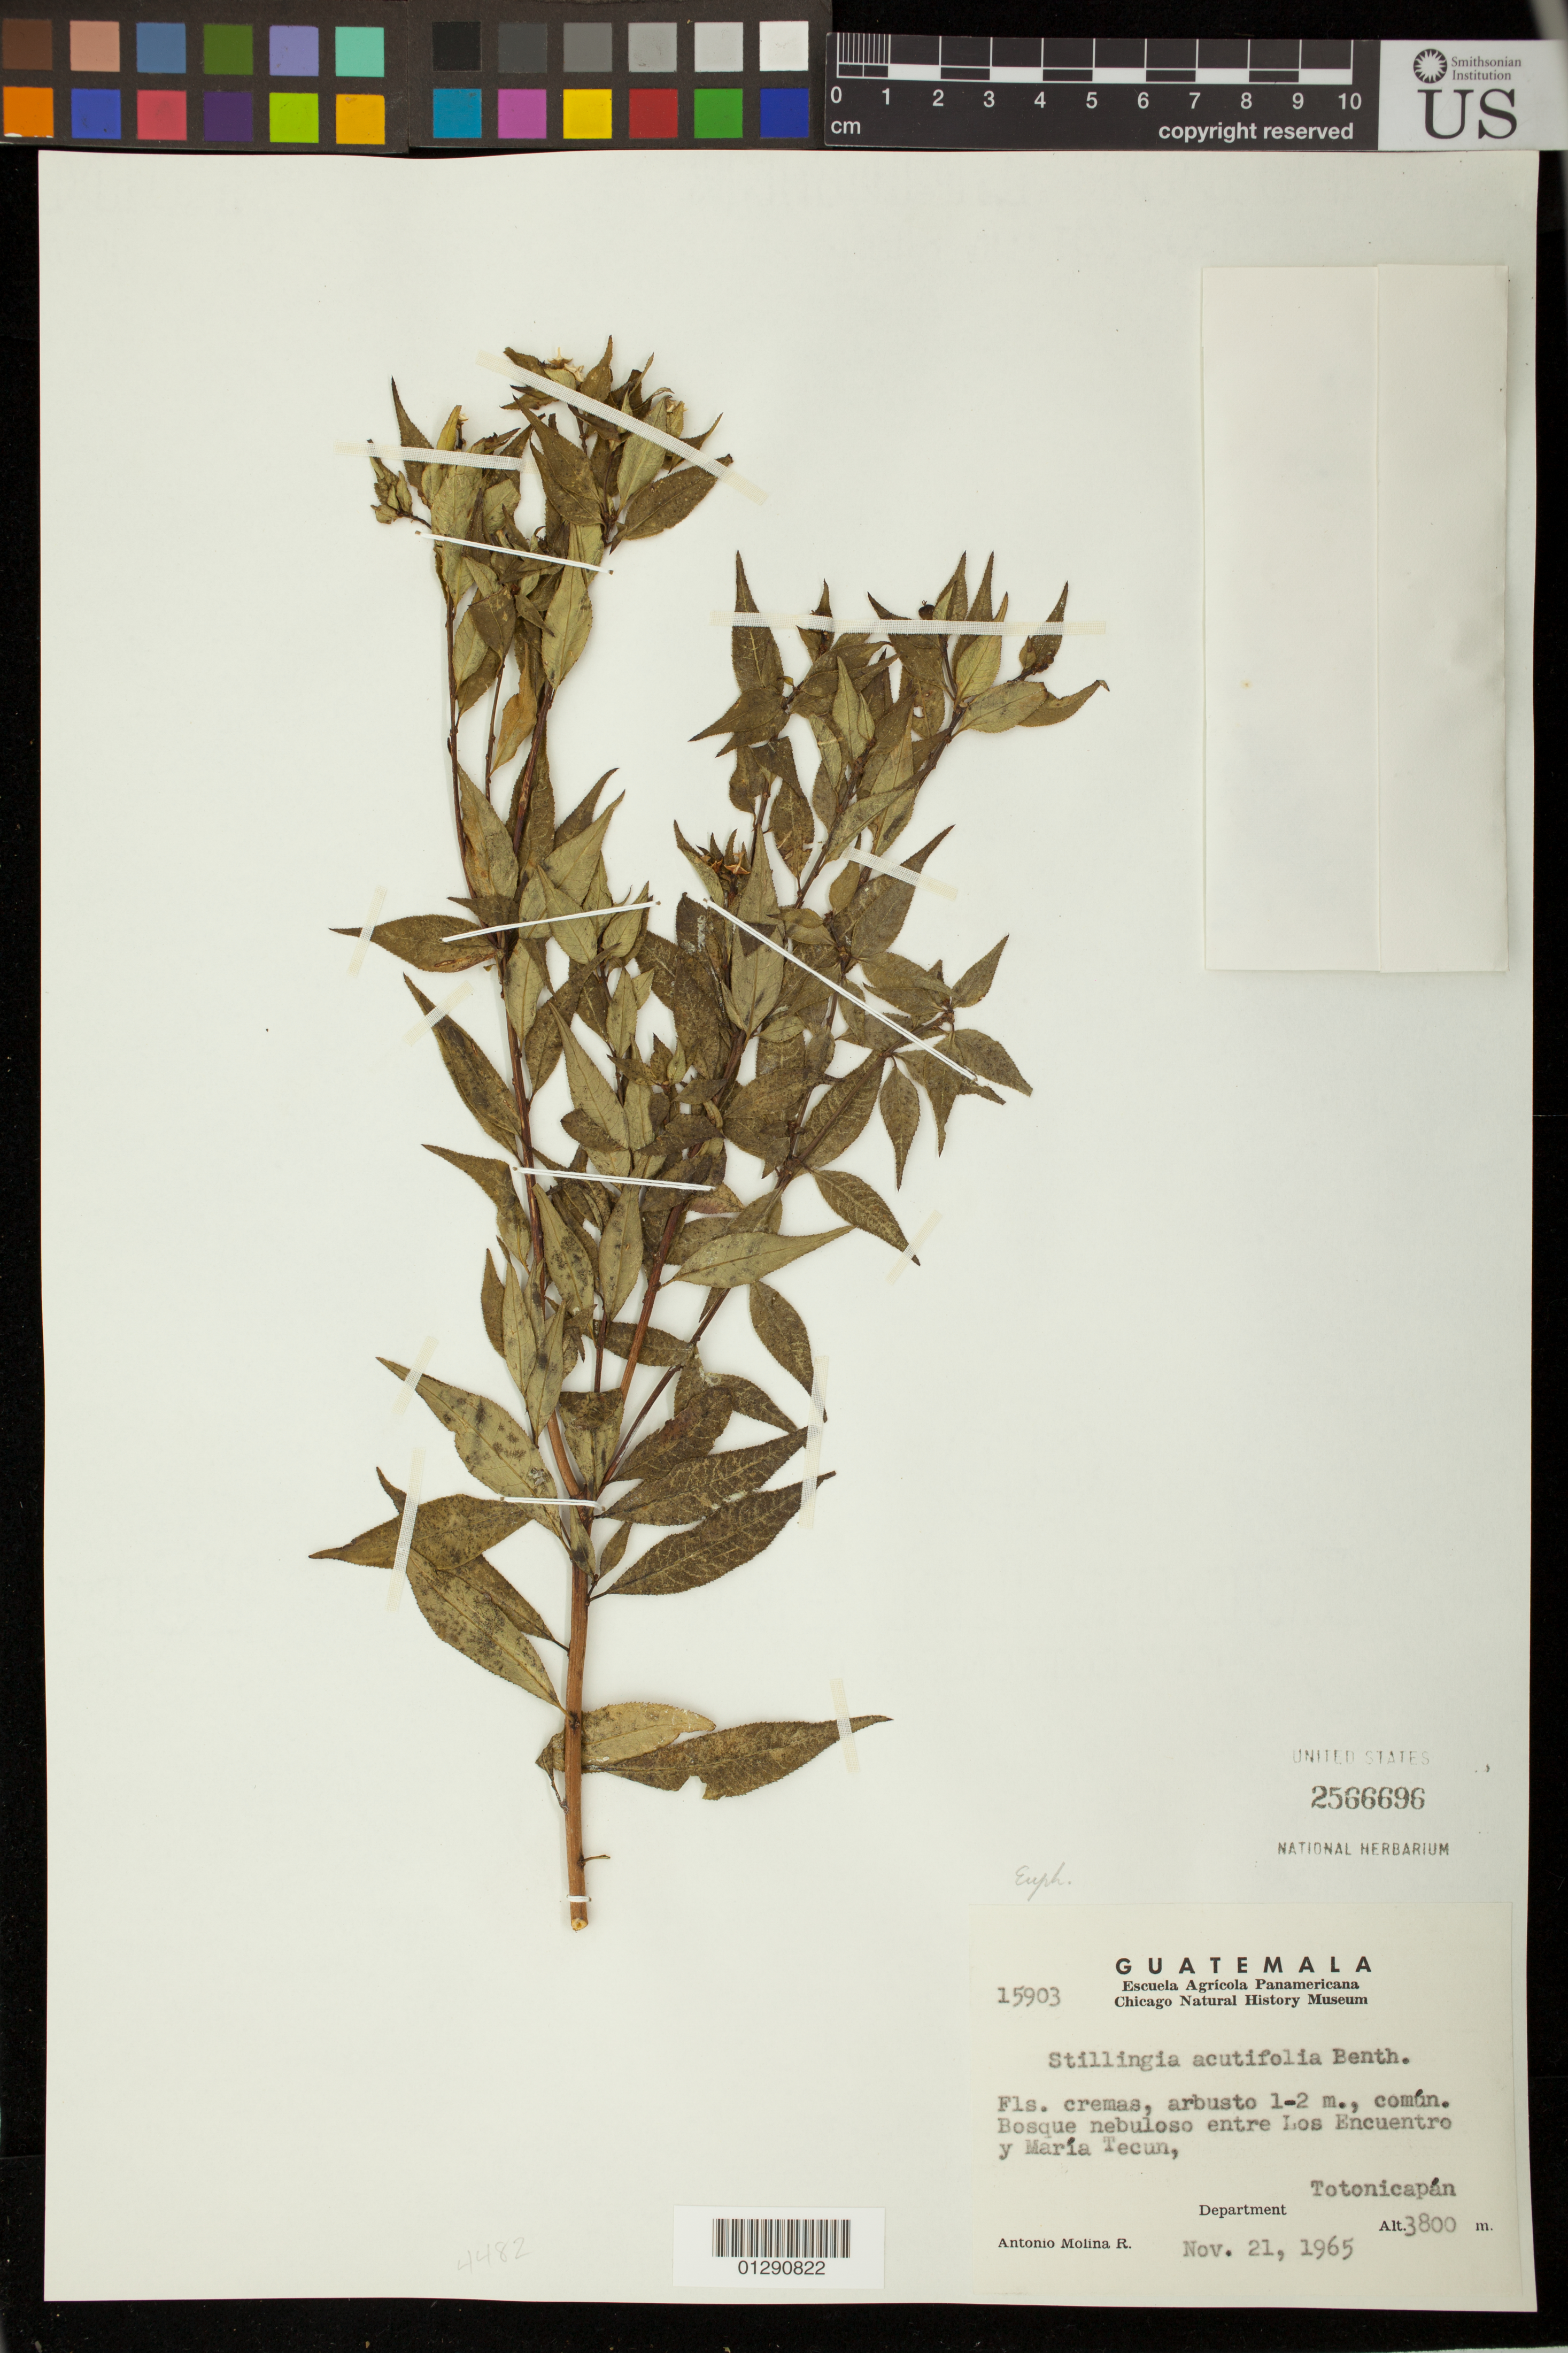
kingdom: Plantae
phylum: Tracheophyta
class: Magnoliopsida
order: Malpighiales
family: Euphorbiaceae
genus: Stillingia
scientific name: Stillingia acutifolia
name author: (Benth.) Benth. ex Hemsl.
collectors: A. Molina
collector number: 15903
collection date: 1965-11-21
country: Guatemala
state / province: Totonicapan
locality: Entre Los Encuentro y Maria Tecun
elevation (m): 3800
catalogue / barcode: US 2566696